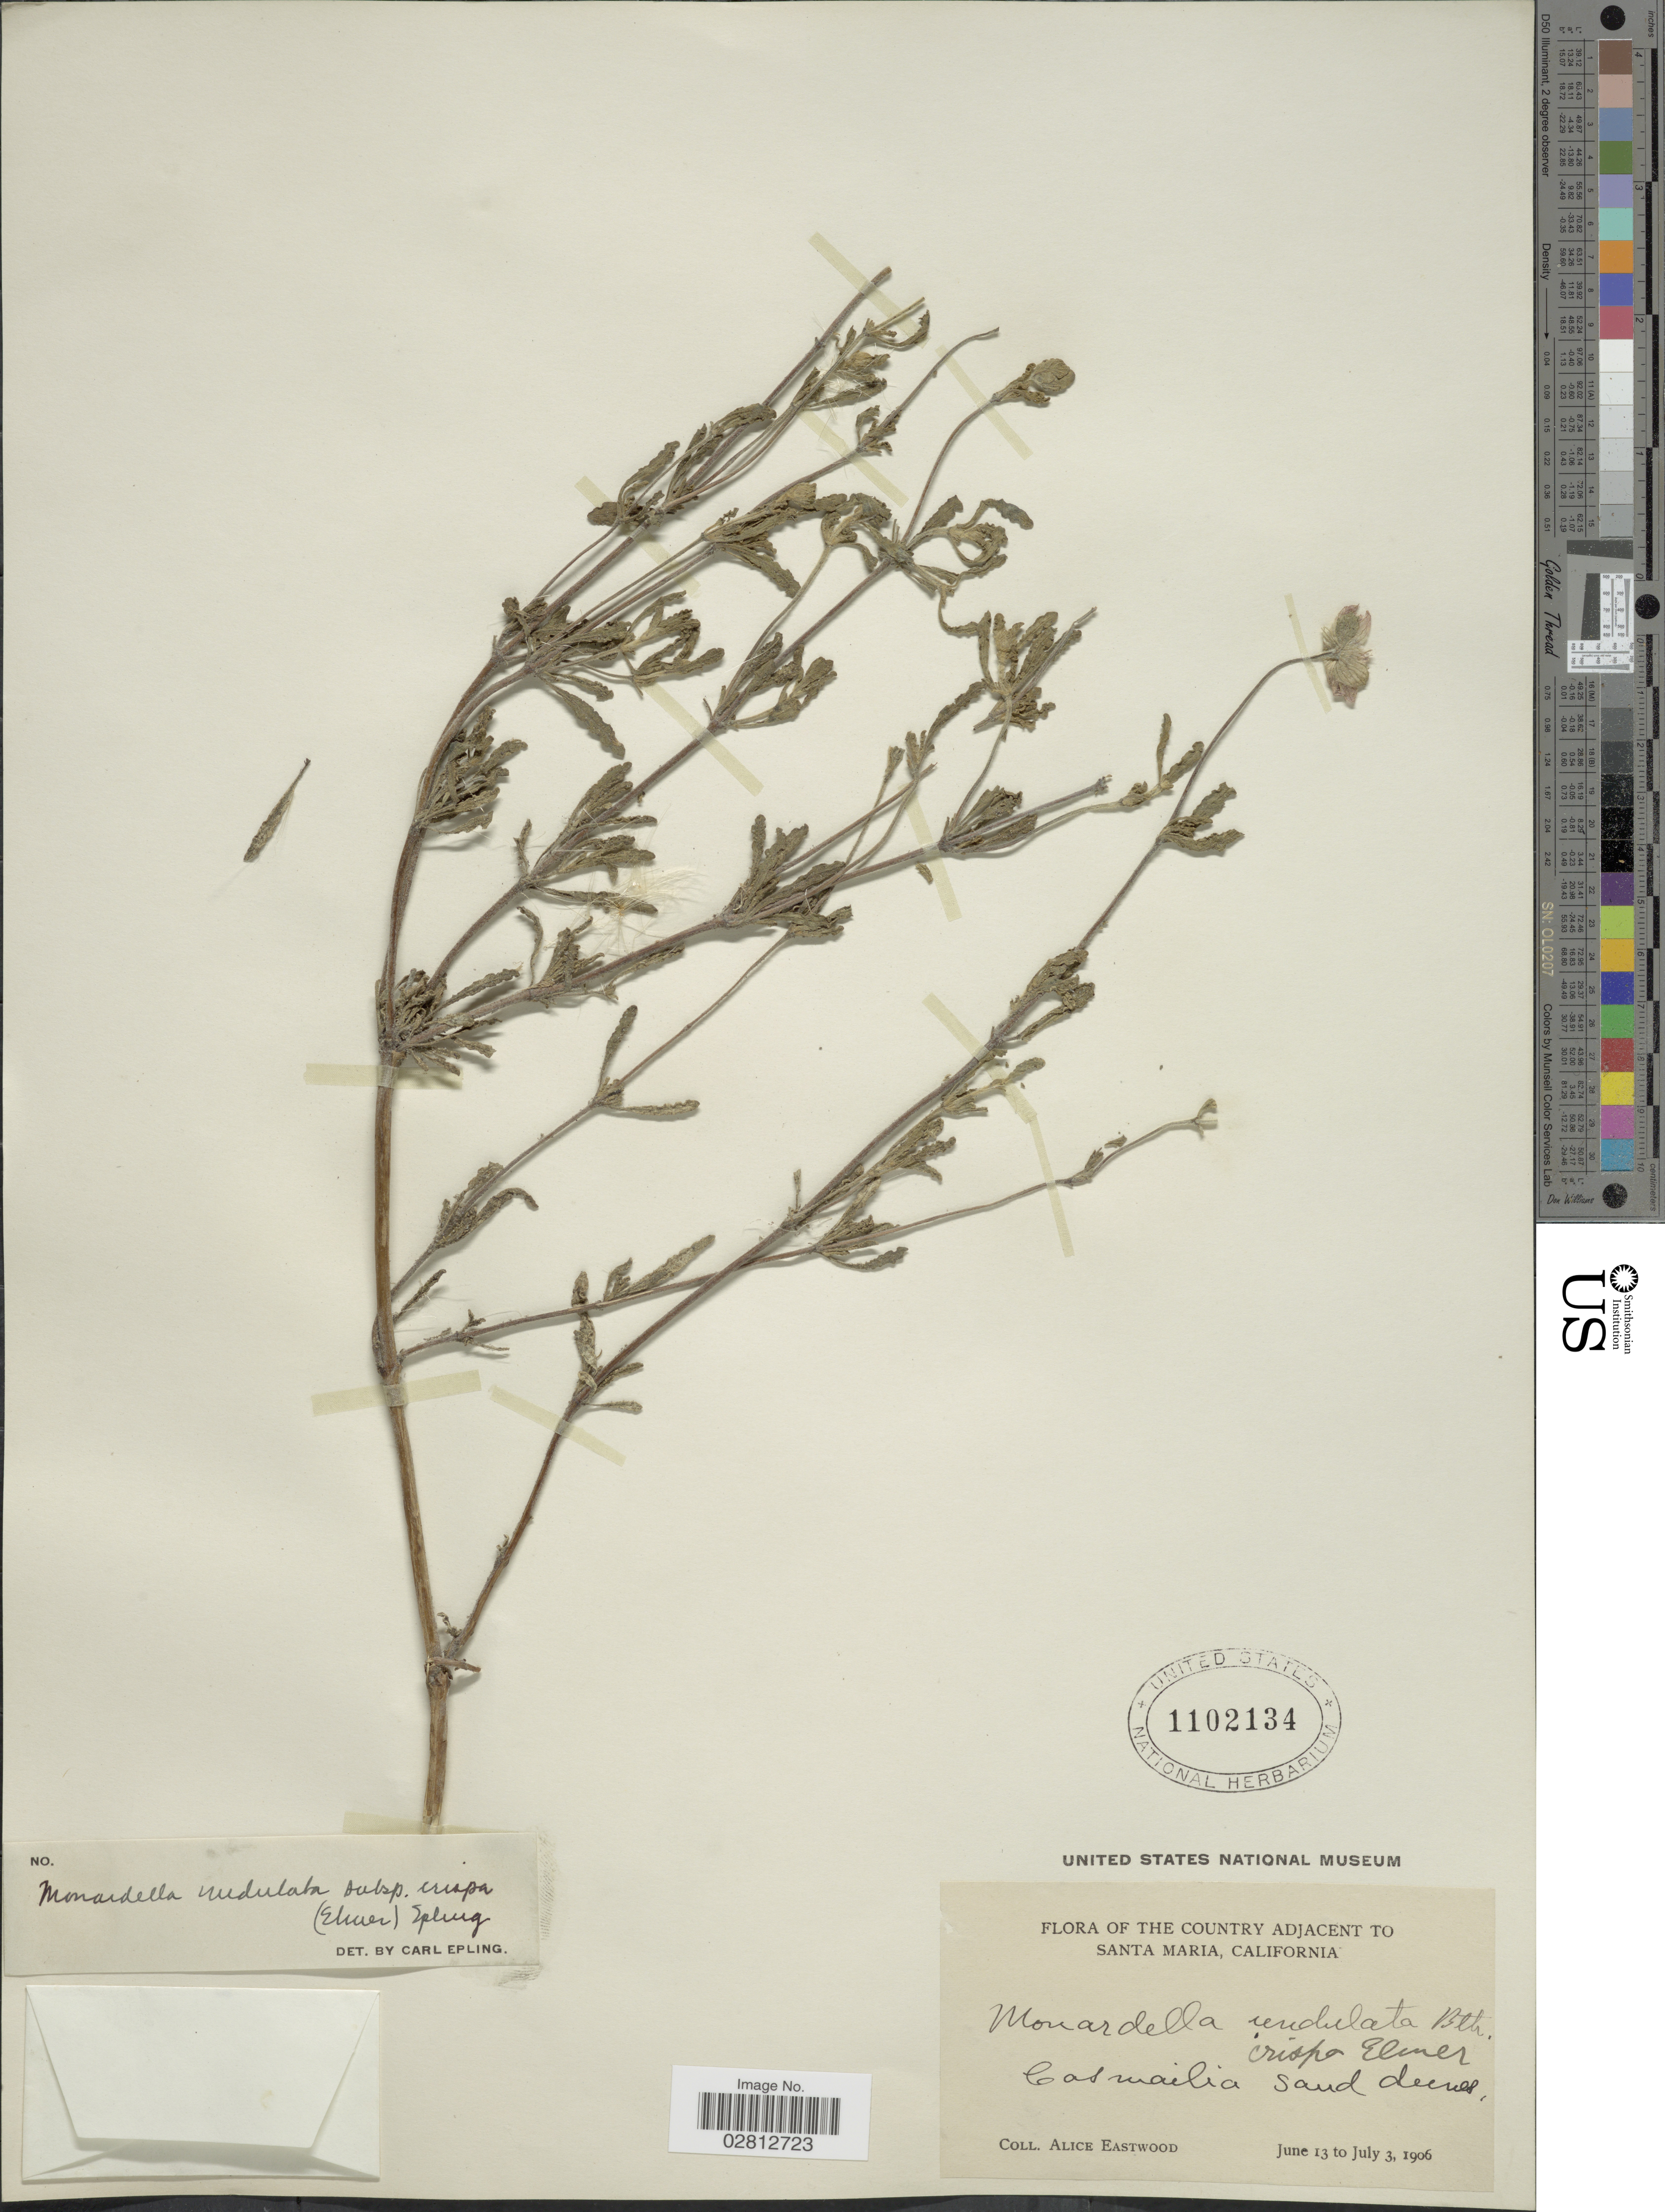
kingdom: Plantae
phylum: Tracheophyta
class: Magnoliopsida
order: Lamiales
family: Lamiaceae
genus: Monardella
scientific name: Monardella undulata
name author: Benth.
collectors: A. Eastwood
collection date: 1906-06-13/1906-07-03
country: United States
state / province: California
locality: The country adjacent to Santa Maria, Casmailia sand dunes.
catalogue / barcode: US 1102134